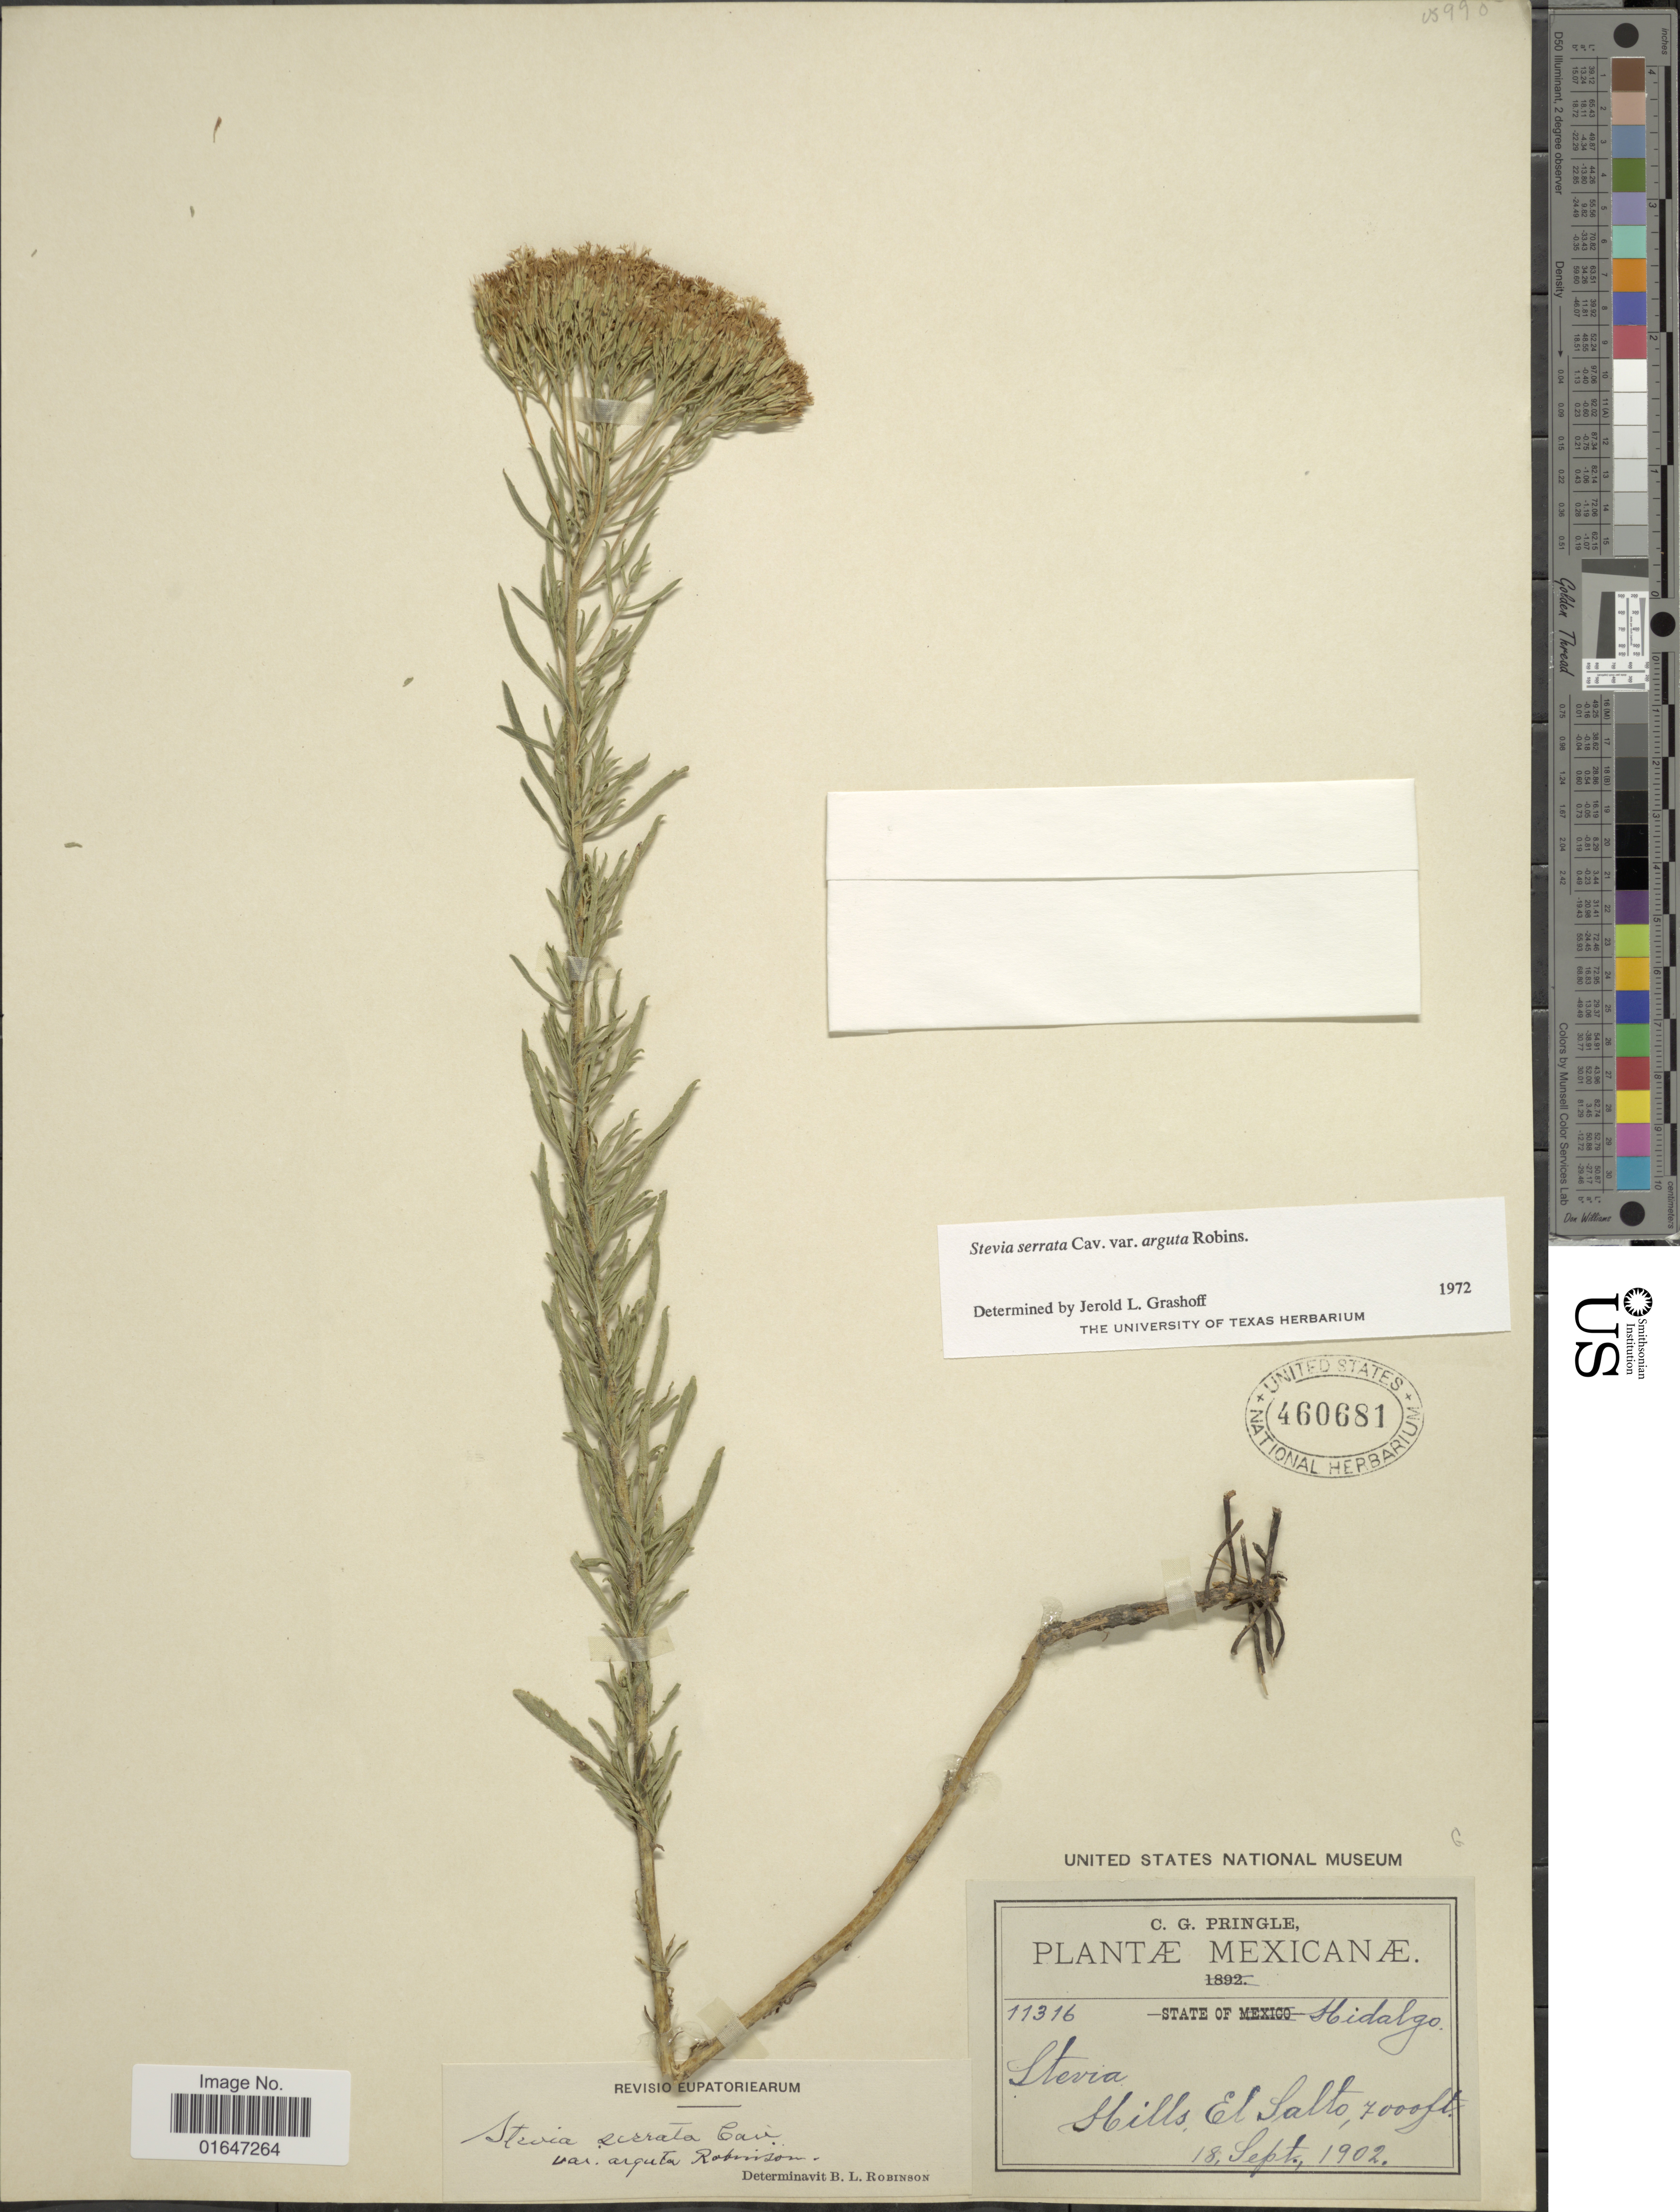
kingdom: Plantae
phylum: Tracheophyta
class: Magnoliopsida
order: Asterales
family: Asteraceae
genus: Stevia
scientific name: Stevia serrata var. arguta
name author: B.L. Rob.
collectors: C. G. Pringle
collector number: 11316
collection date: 1902-09-18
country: Mexico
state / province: Hidalgo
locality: State of Hidalgo, Hills El Salto.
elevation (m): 2134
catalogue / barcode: US 460681